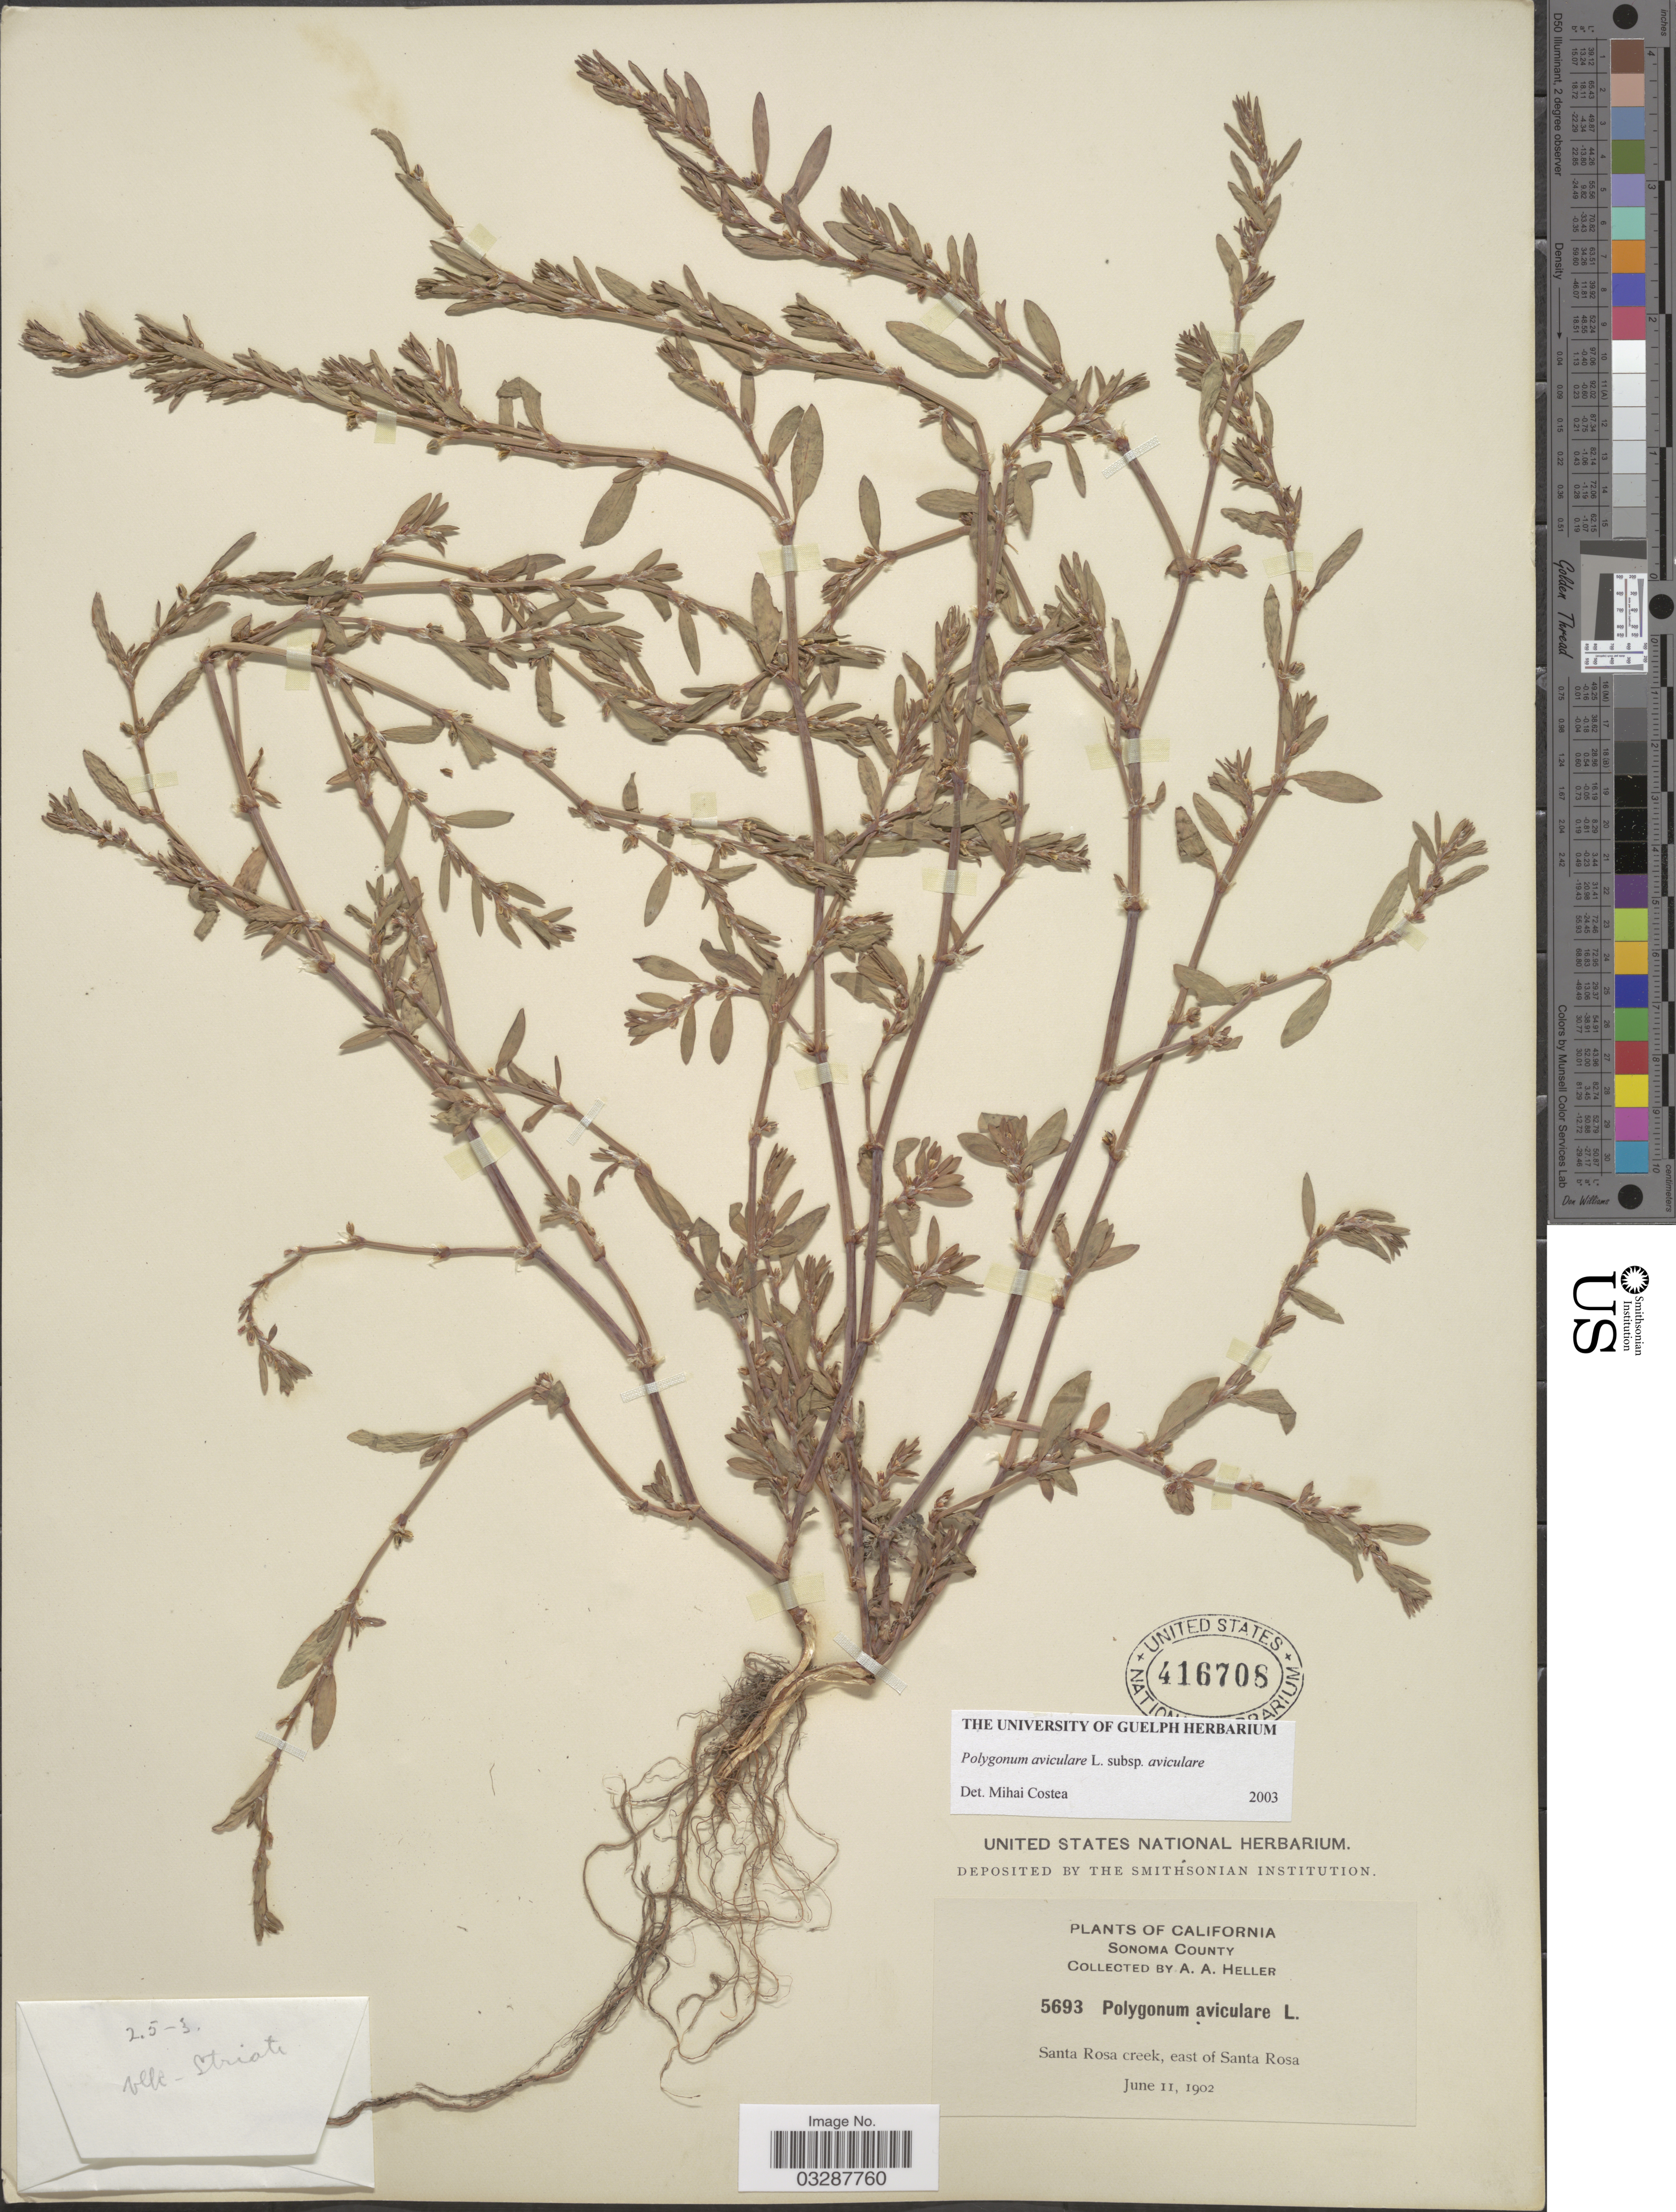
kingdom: Plantae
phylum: Tracheophyta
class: Magnoliopsida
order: Caryophyllales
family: Polygonaceae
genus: Polygonum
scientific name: Polygonum aviculare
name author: L.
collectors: A. A. Heller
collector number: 5693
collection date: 1902-06-11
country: United States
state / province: California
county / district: Sonoma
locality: Sonoma County. Santa Rosa creek, east of Santa Rosa.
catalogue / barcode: US 416708